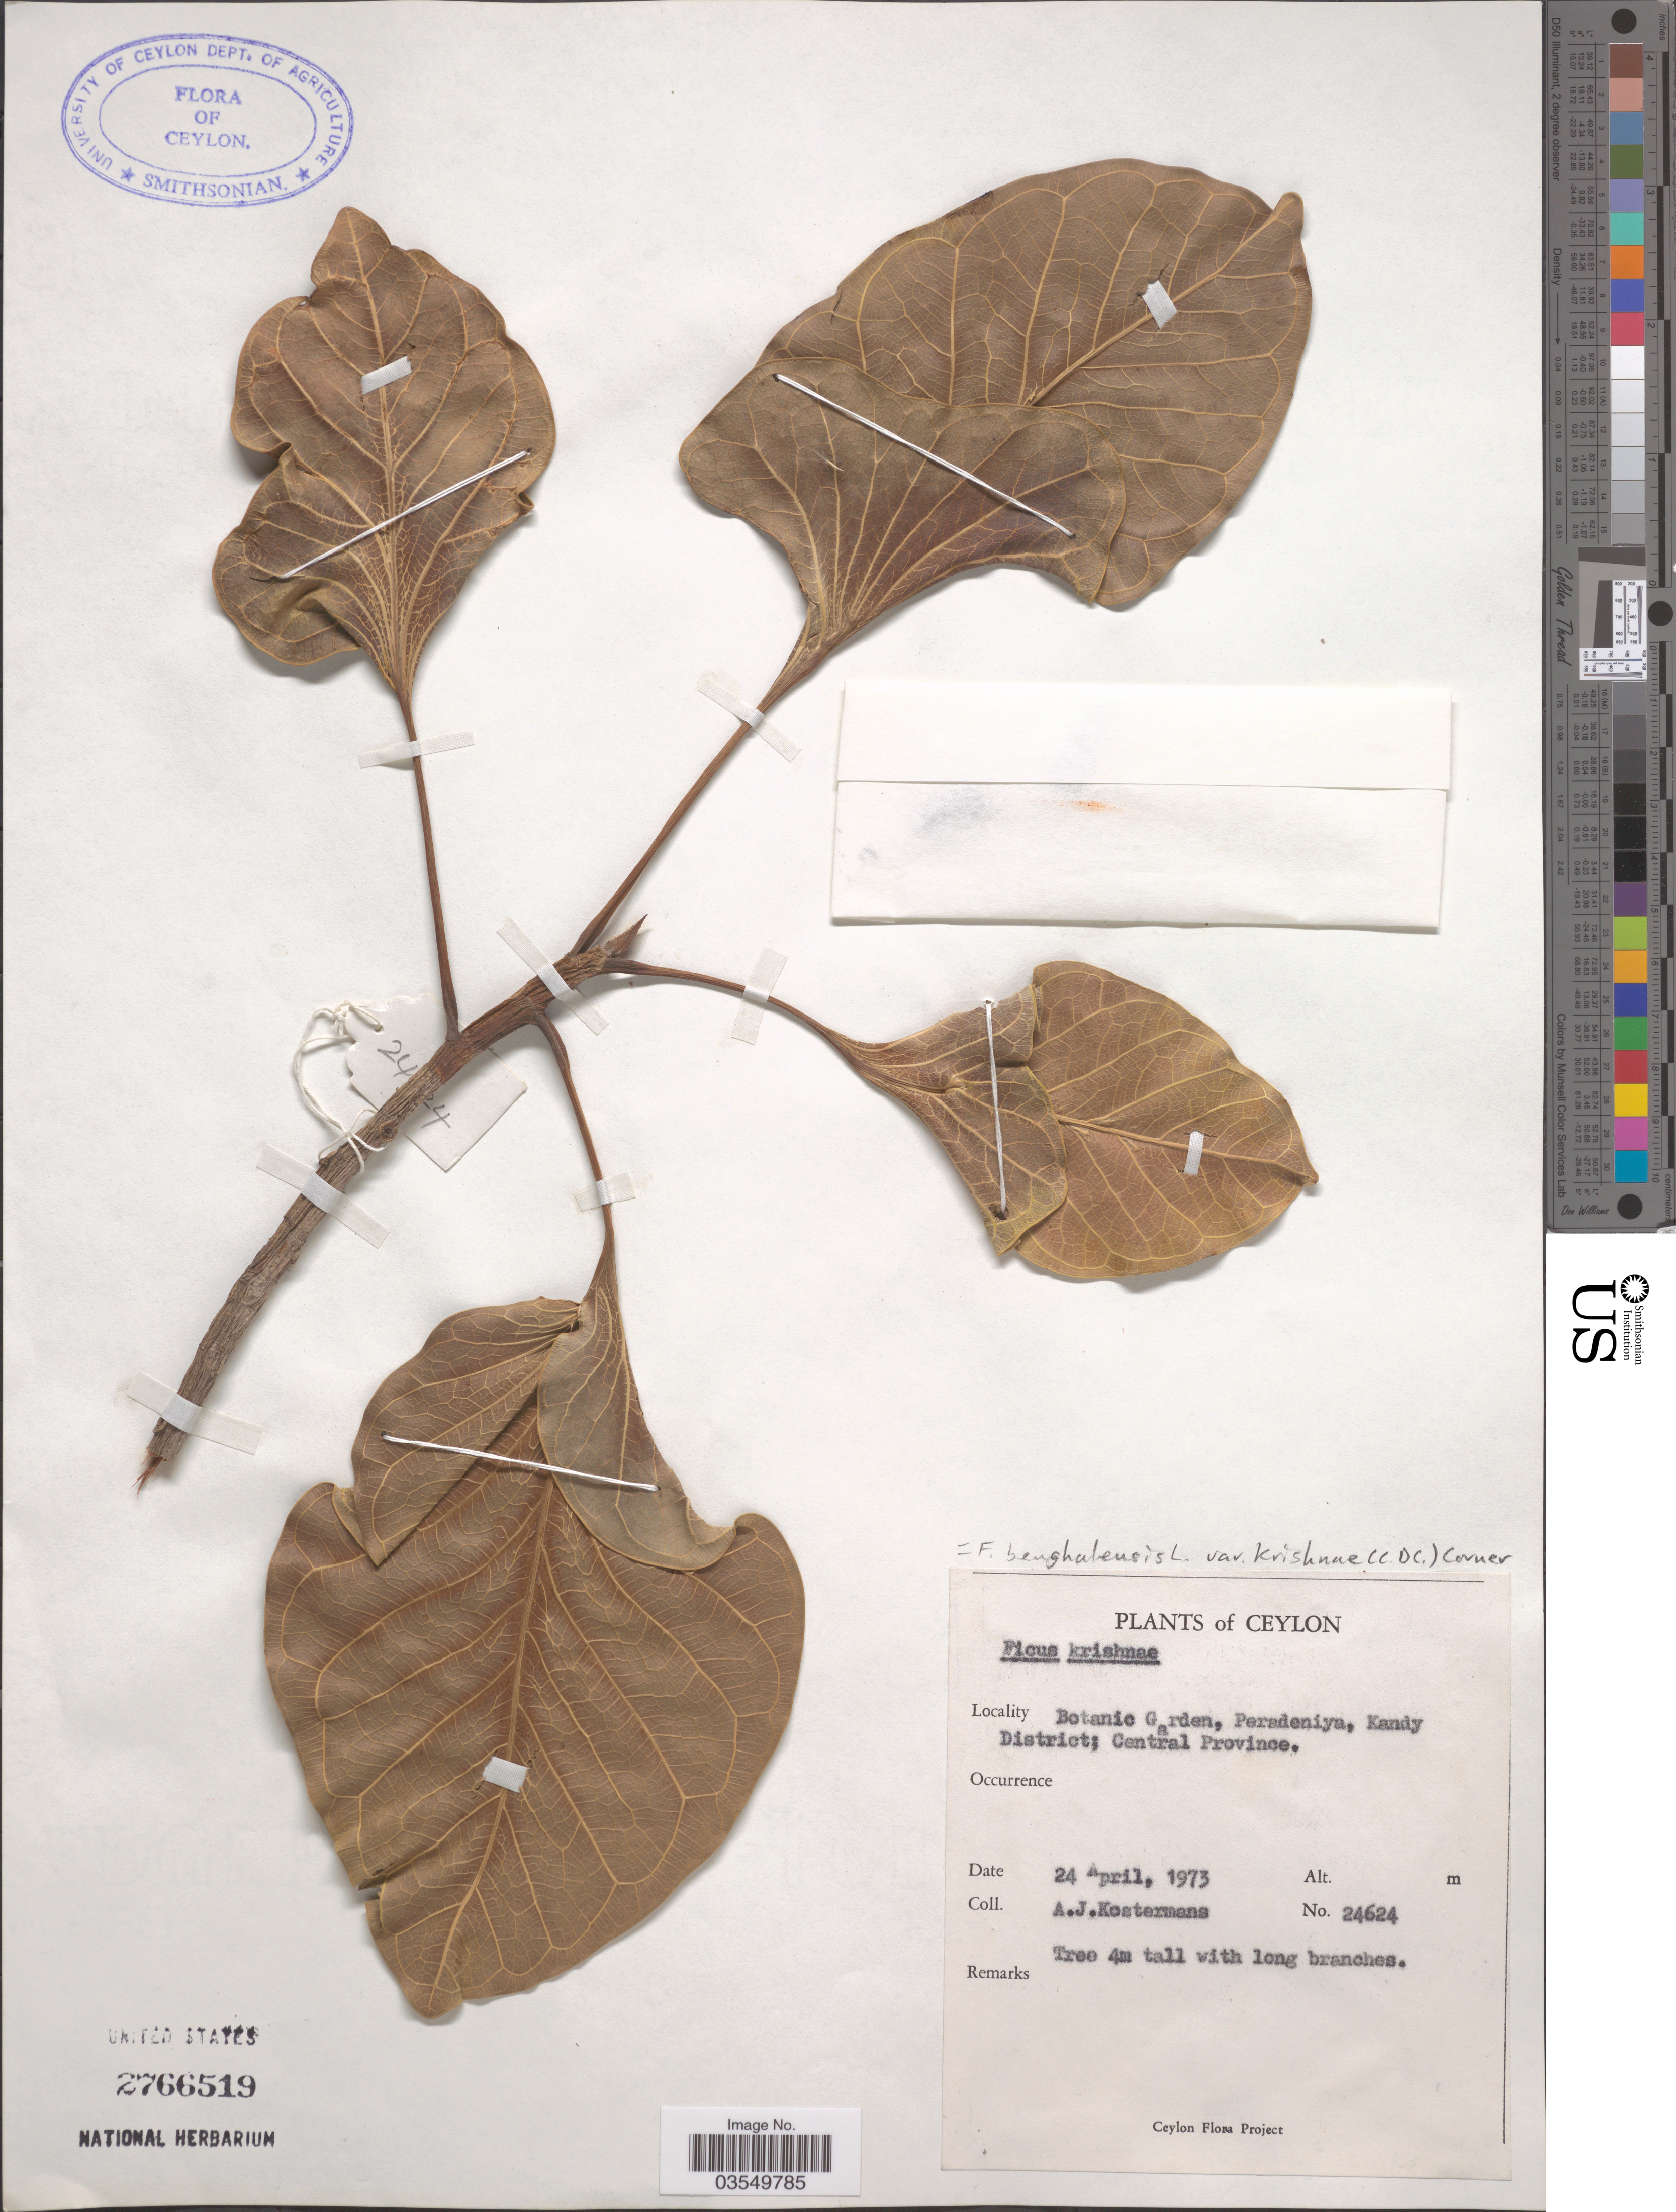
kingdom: Plantae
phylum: Tracheophyta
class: Magnoliopsida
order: Rosales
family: Moraceae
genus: Ficus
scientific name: Ficus krishnae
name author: C. DC.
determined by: Strong, Mark T., (BOT), Smithsonian Institution - National Museum of Natural History (UNITED STATES)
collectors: A. J. G. Kostermans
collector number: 24624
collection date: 1973-04-24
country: Sri Lanka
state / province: Central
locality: Ceylon. Botanic Garden, Peradeniya, Kandy District.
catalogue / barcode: US 2766519